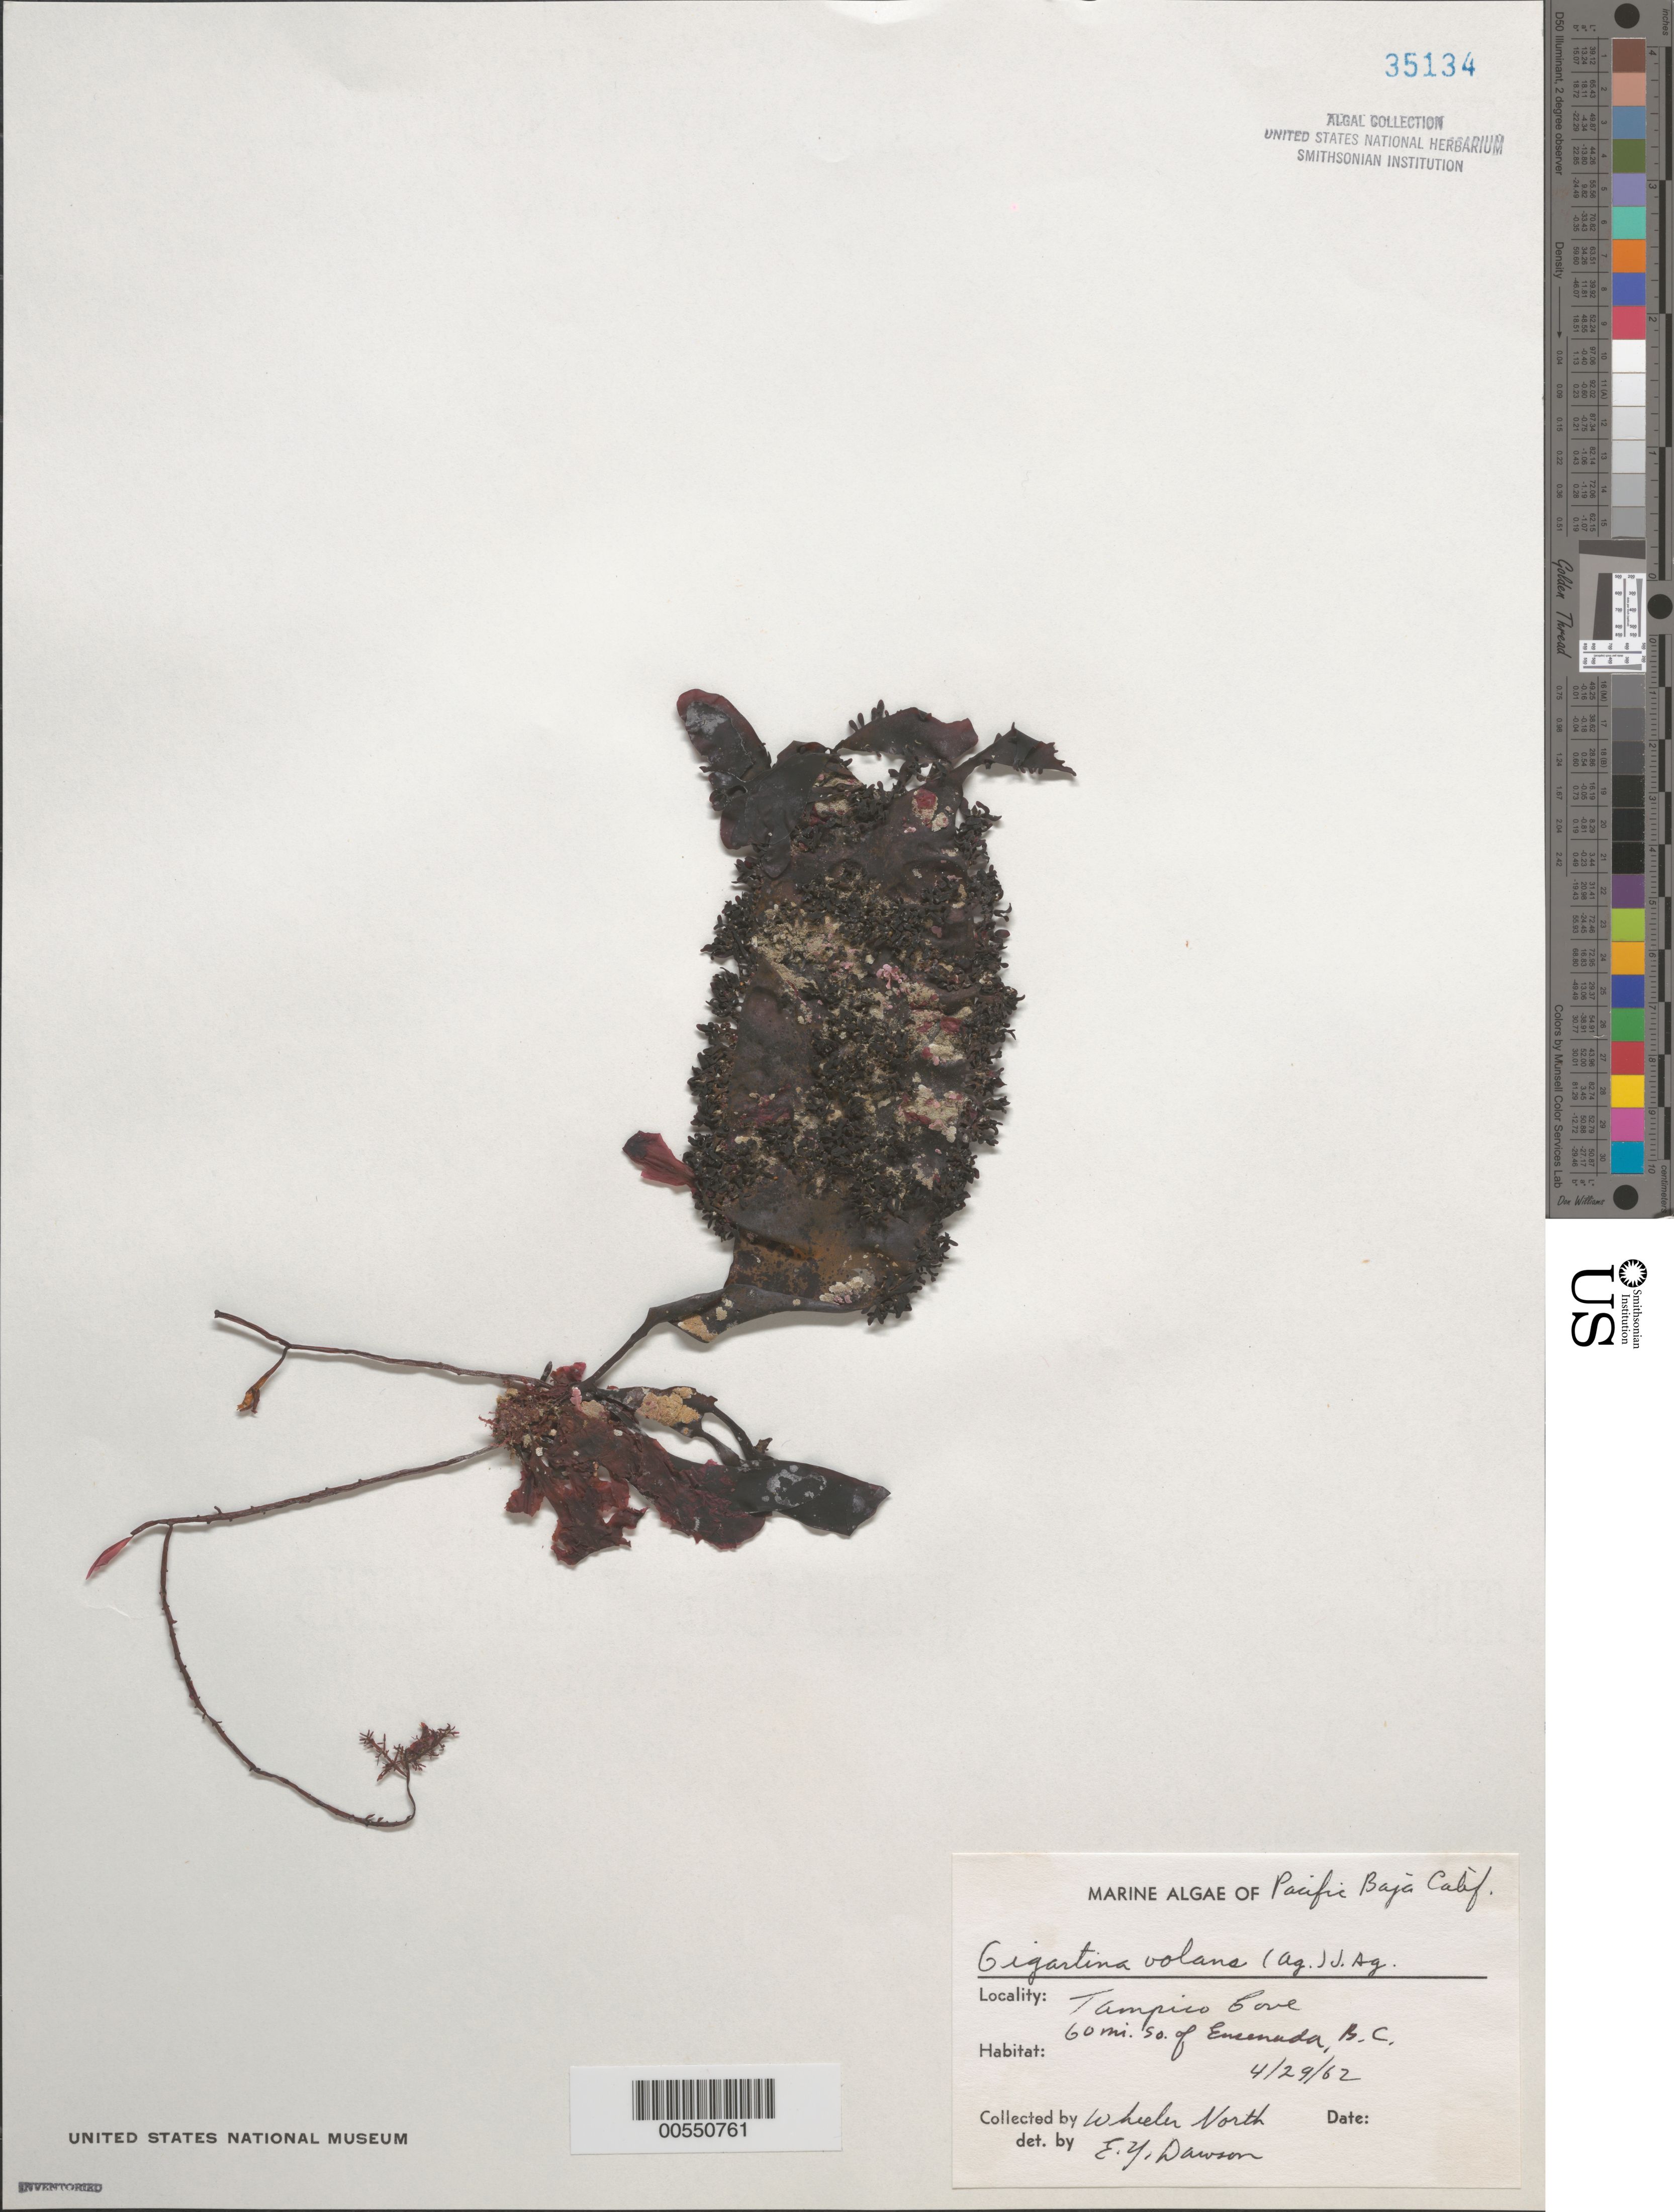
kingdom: Plantae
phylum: Rhodophyta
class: Florideophyceae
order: Gigartinales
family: Gigartinaceae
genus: Mazzaella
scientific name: Mazzaella volans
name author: (C. Agardh) Fredericq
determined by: Algae name updating Project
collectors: W. North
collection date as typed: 29 Apr 1962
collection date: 1962-04-29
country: Mexico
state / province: Baja California Norte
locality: Tampico Cove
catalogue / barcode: US 35134